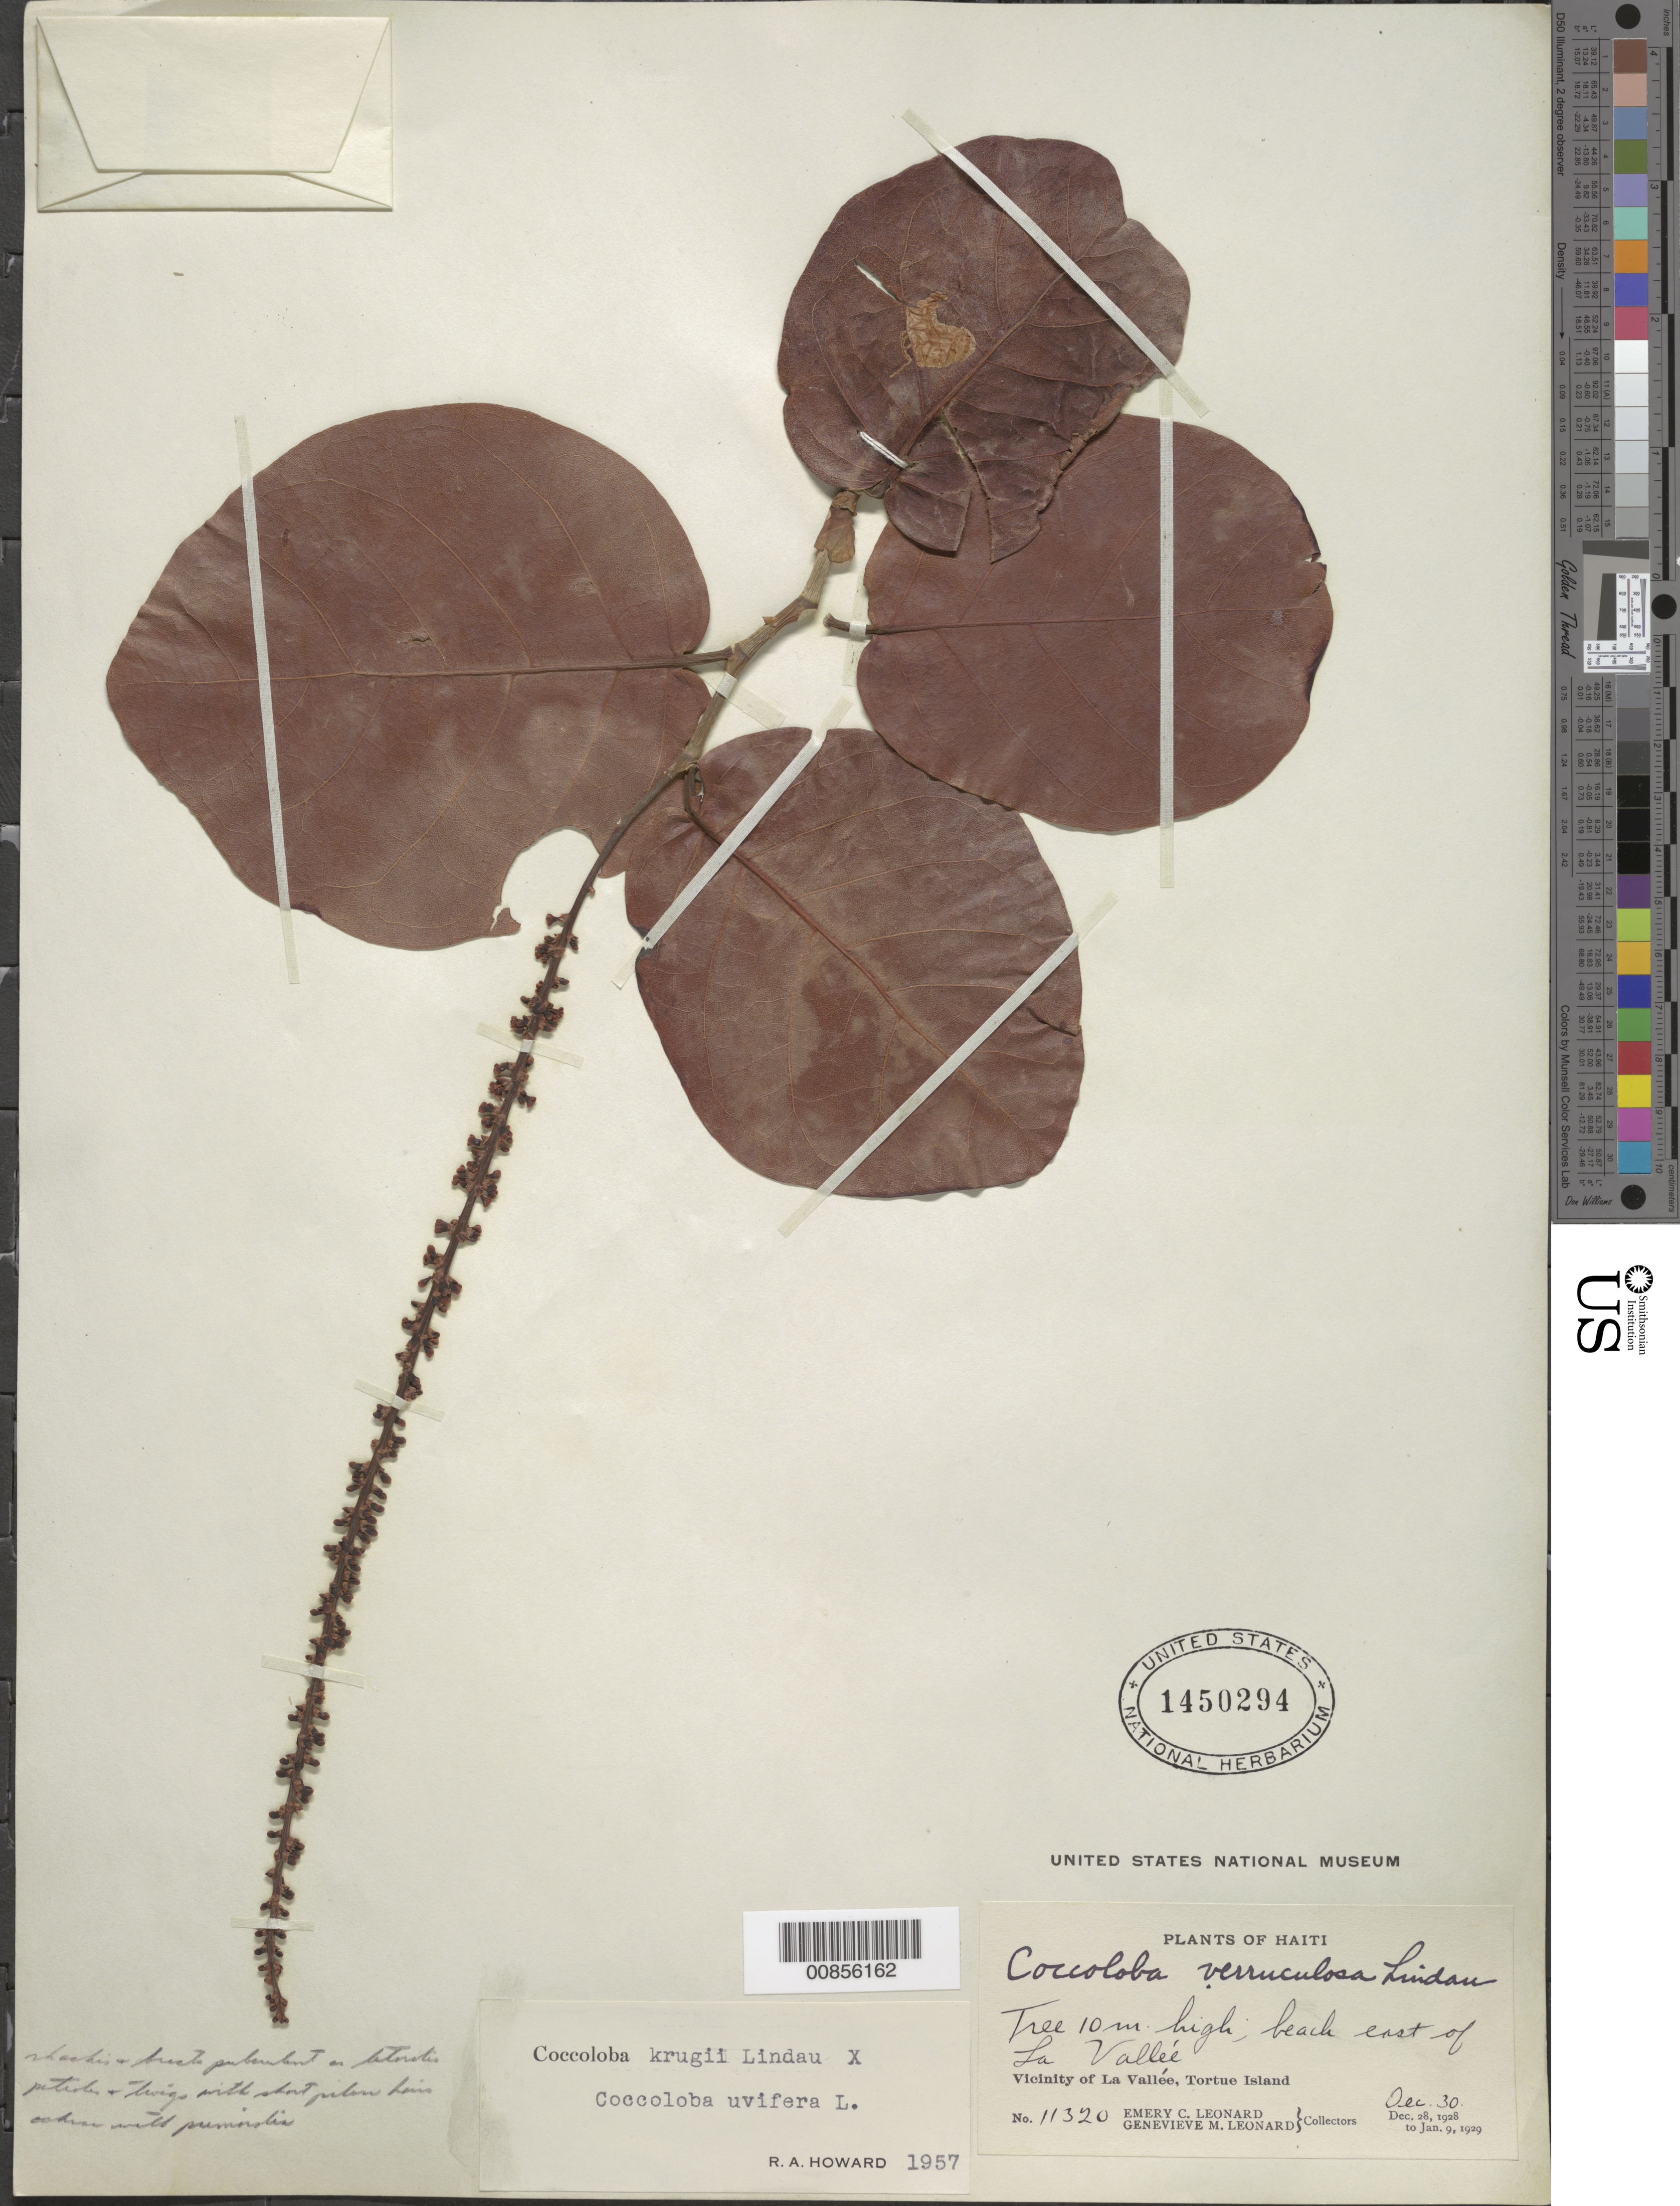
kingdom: Plantae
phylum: Tracheophyta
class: Magnoliopsida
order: Caryophyllales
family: Polygonaceae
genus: Coccoloba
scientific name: Coccoloba krugii x C. uvifera L.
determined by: Howard, R. A.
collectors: E. C. Leonard & G. M. Leonard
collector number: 11320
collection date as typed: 30 Dec 1928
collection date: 1928-12-30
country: Haiti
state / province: Nord-Óuest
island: Île de la Tortue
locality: Vicinity of La Vallée, Tortue Island. Beach east of La Vallée.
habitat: Beach.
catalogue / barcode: US 1450294